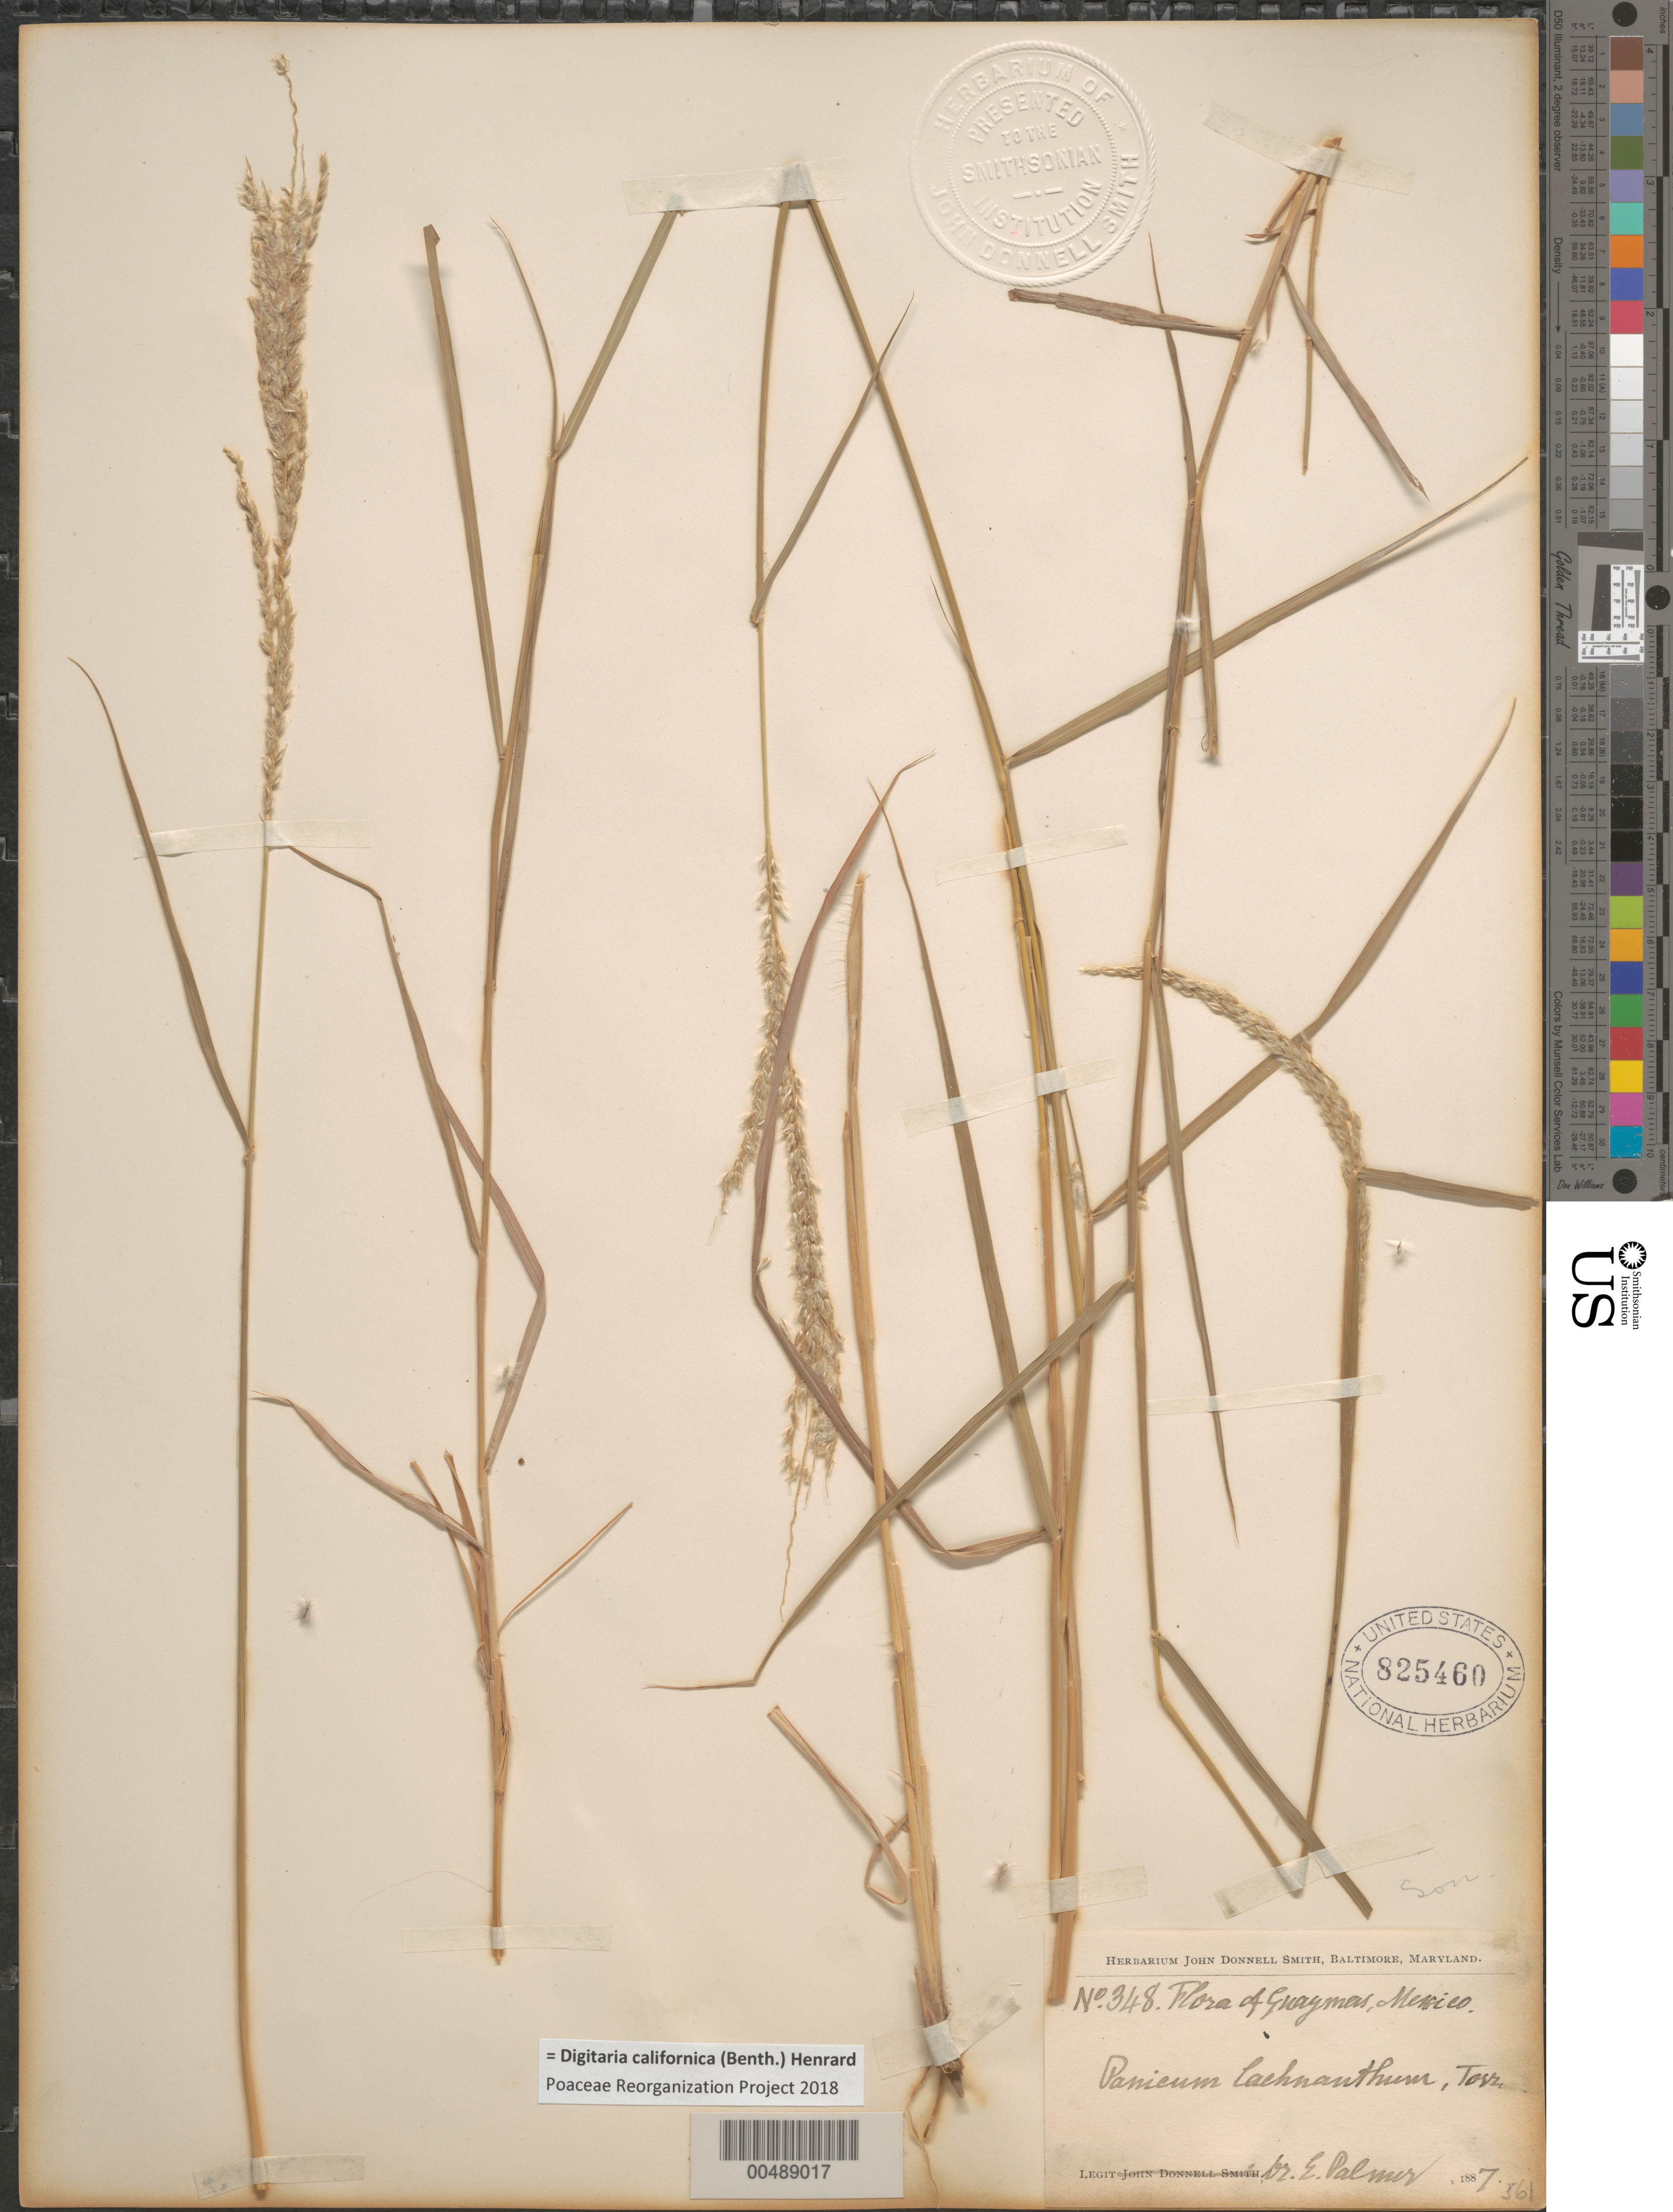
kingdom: Plantae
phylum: Tracheophyta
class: Liliopsida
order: Poales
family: Poaceae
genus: Digitaria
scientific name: Digitaria californica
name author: (Benth.) Henr.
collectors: E. Palmer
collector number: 348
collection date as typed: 1887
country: Mexico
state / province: Sonora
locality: Guaymas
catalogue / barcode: US 825460